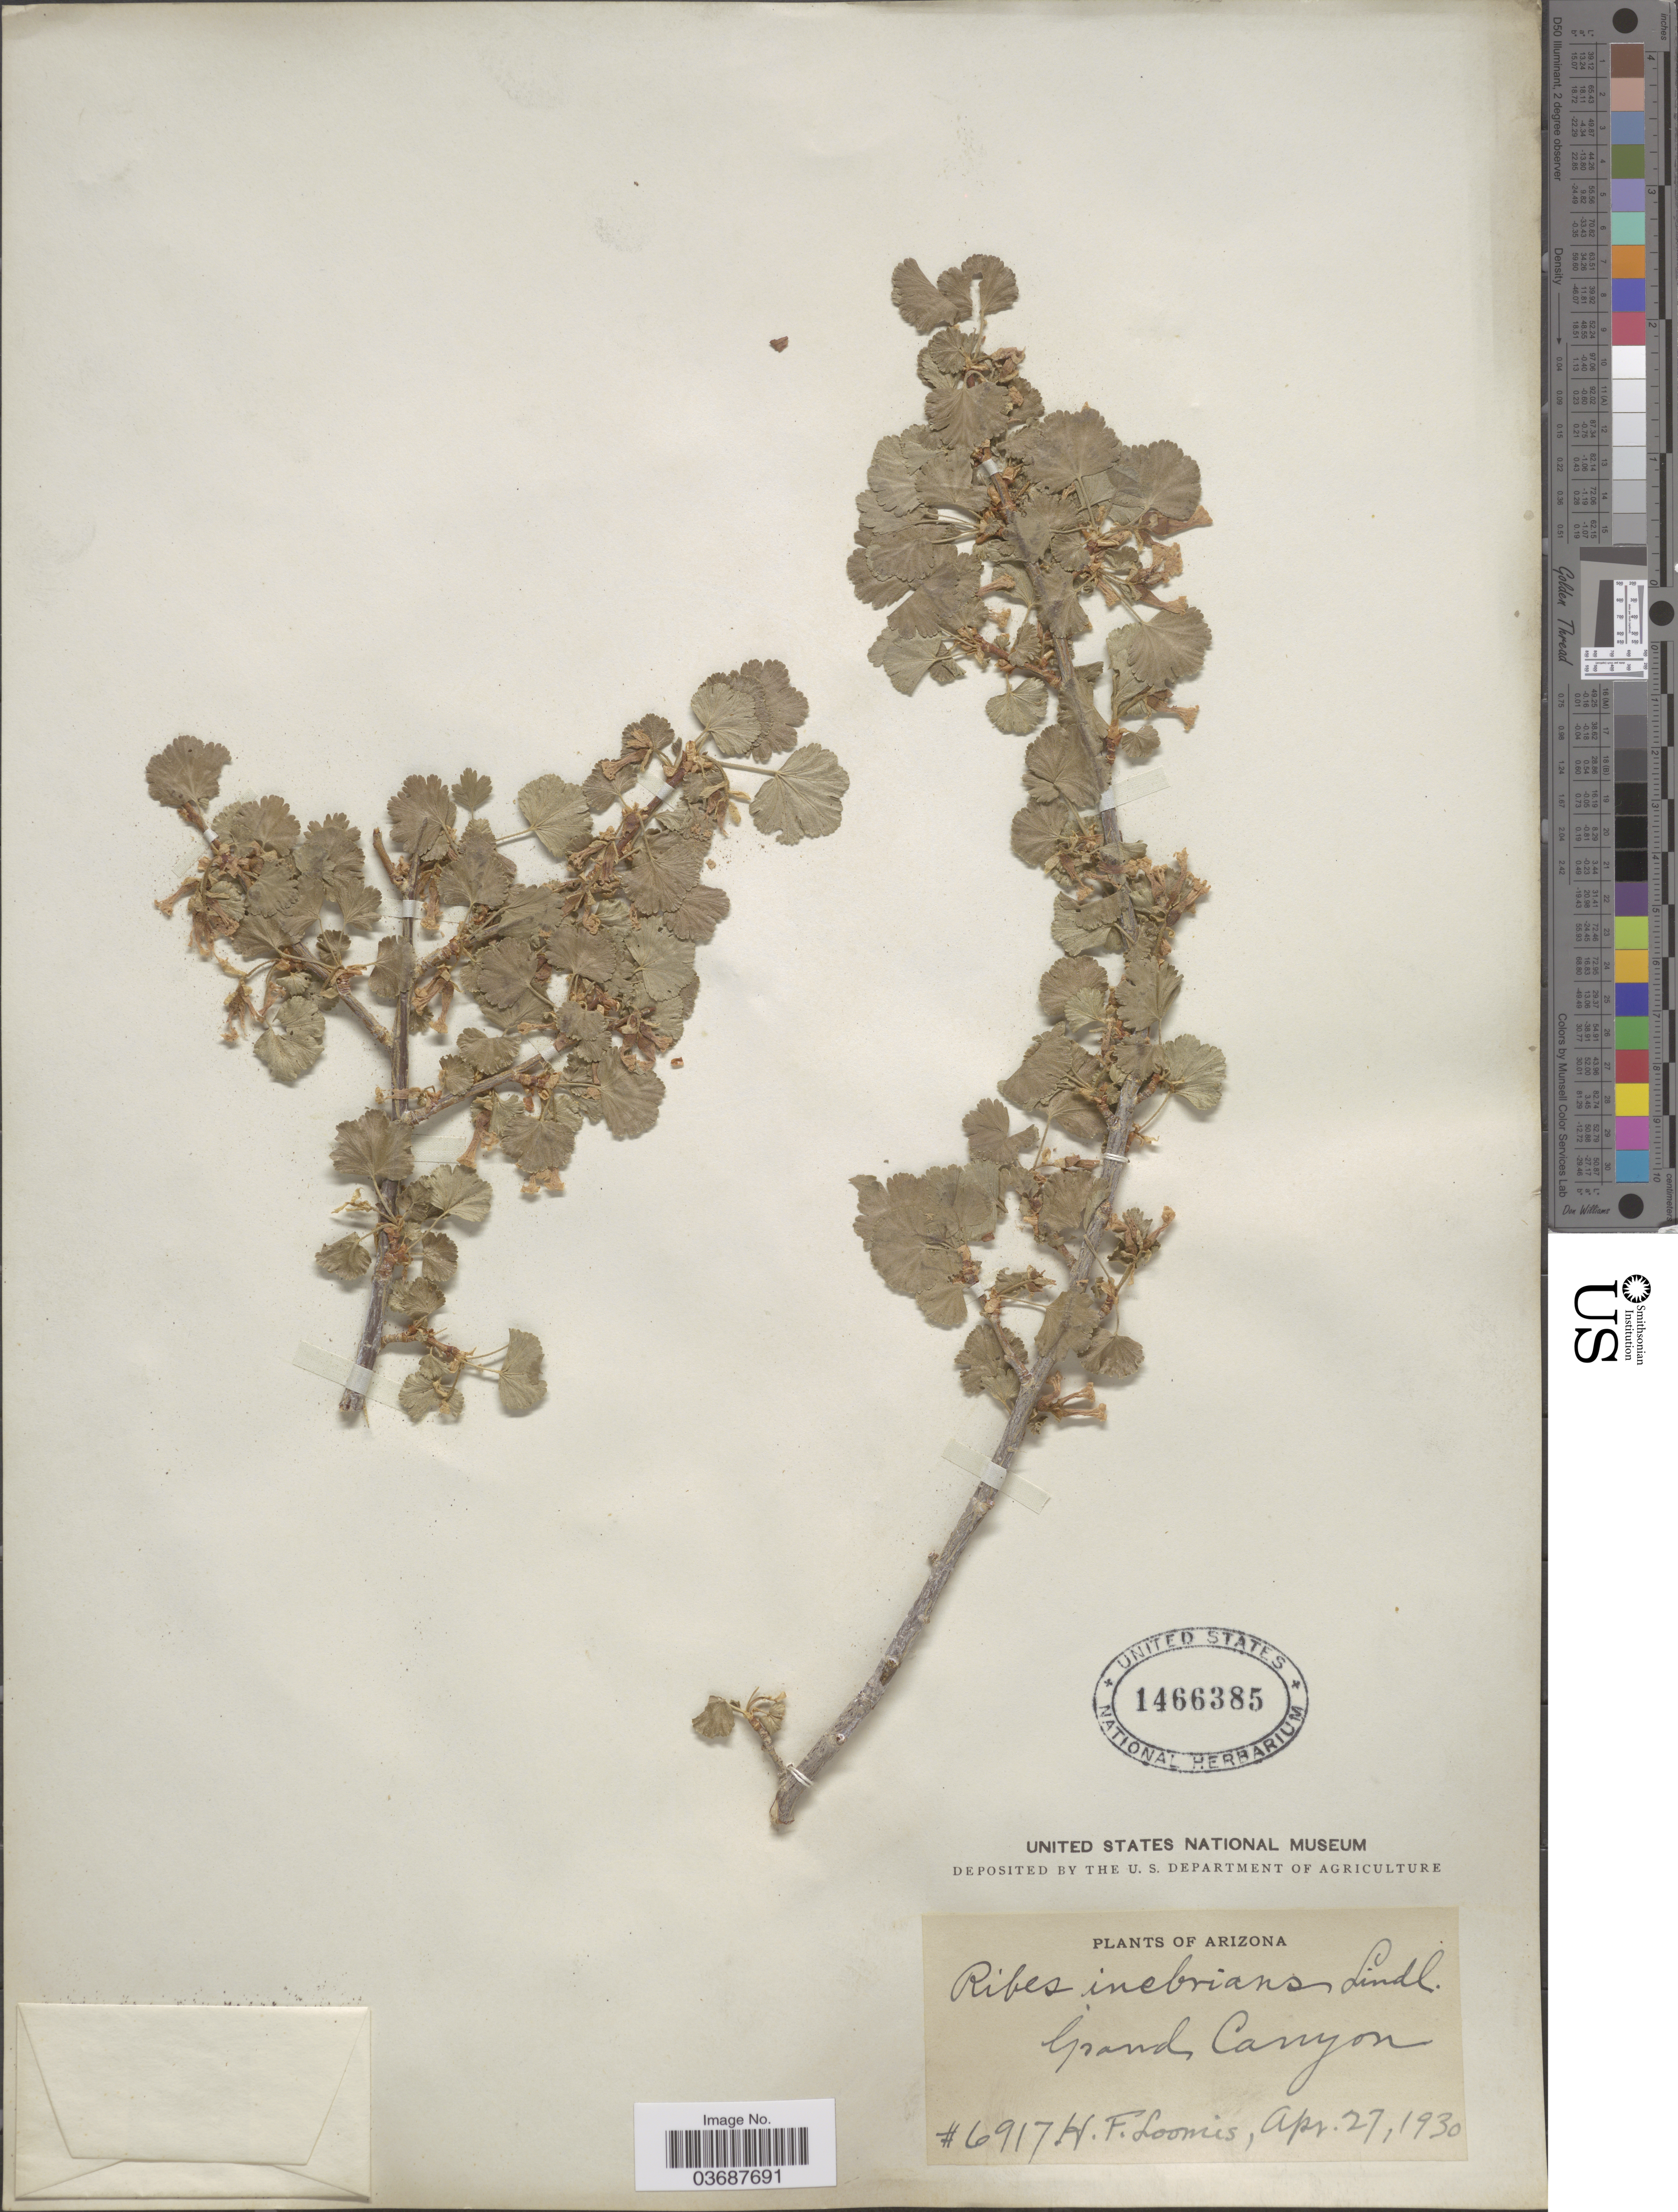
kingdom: Plantae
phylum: Tracheophyta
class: Magnoliopsida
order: Saxifragales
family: Grossulariaceae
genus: Ribes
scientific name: Ribes inebrians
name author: Lindl.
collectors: H. F. Loomis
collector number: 6917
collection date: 1930-04-27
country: United States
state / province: Arizona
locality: Grand Canyon.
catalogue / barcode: US 1466385